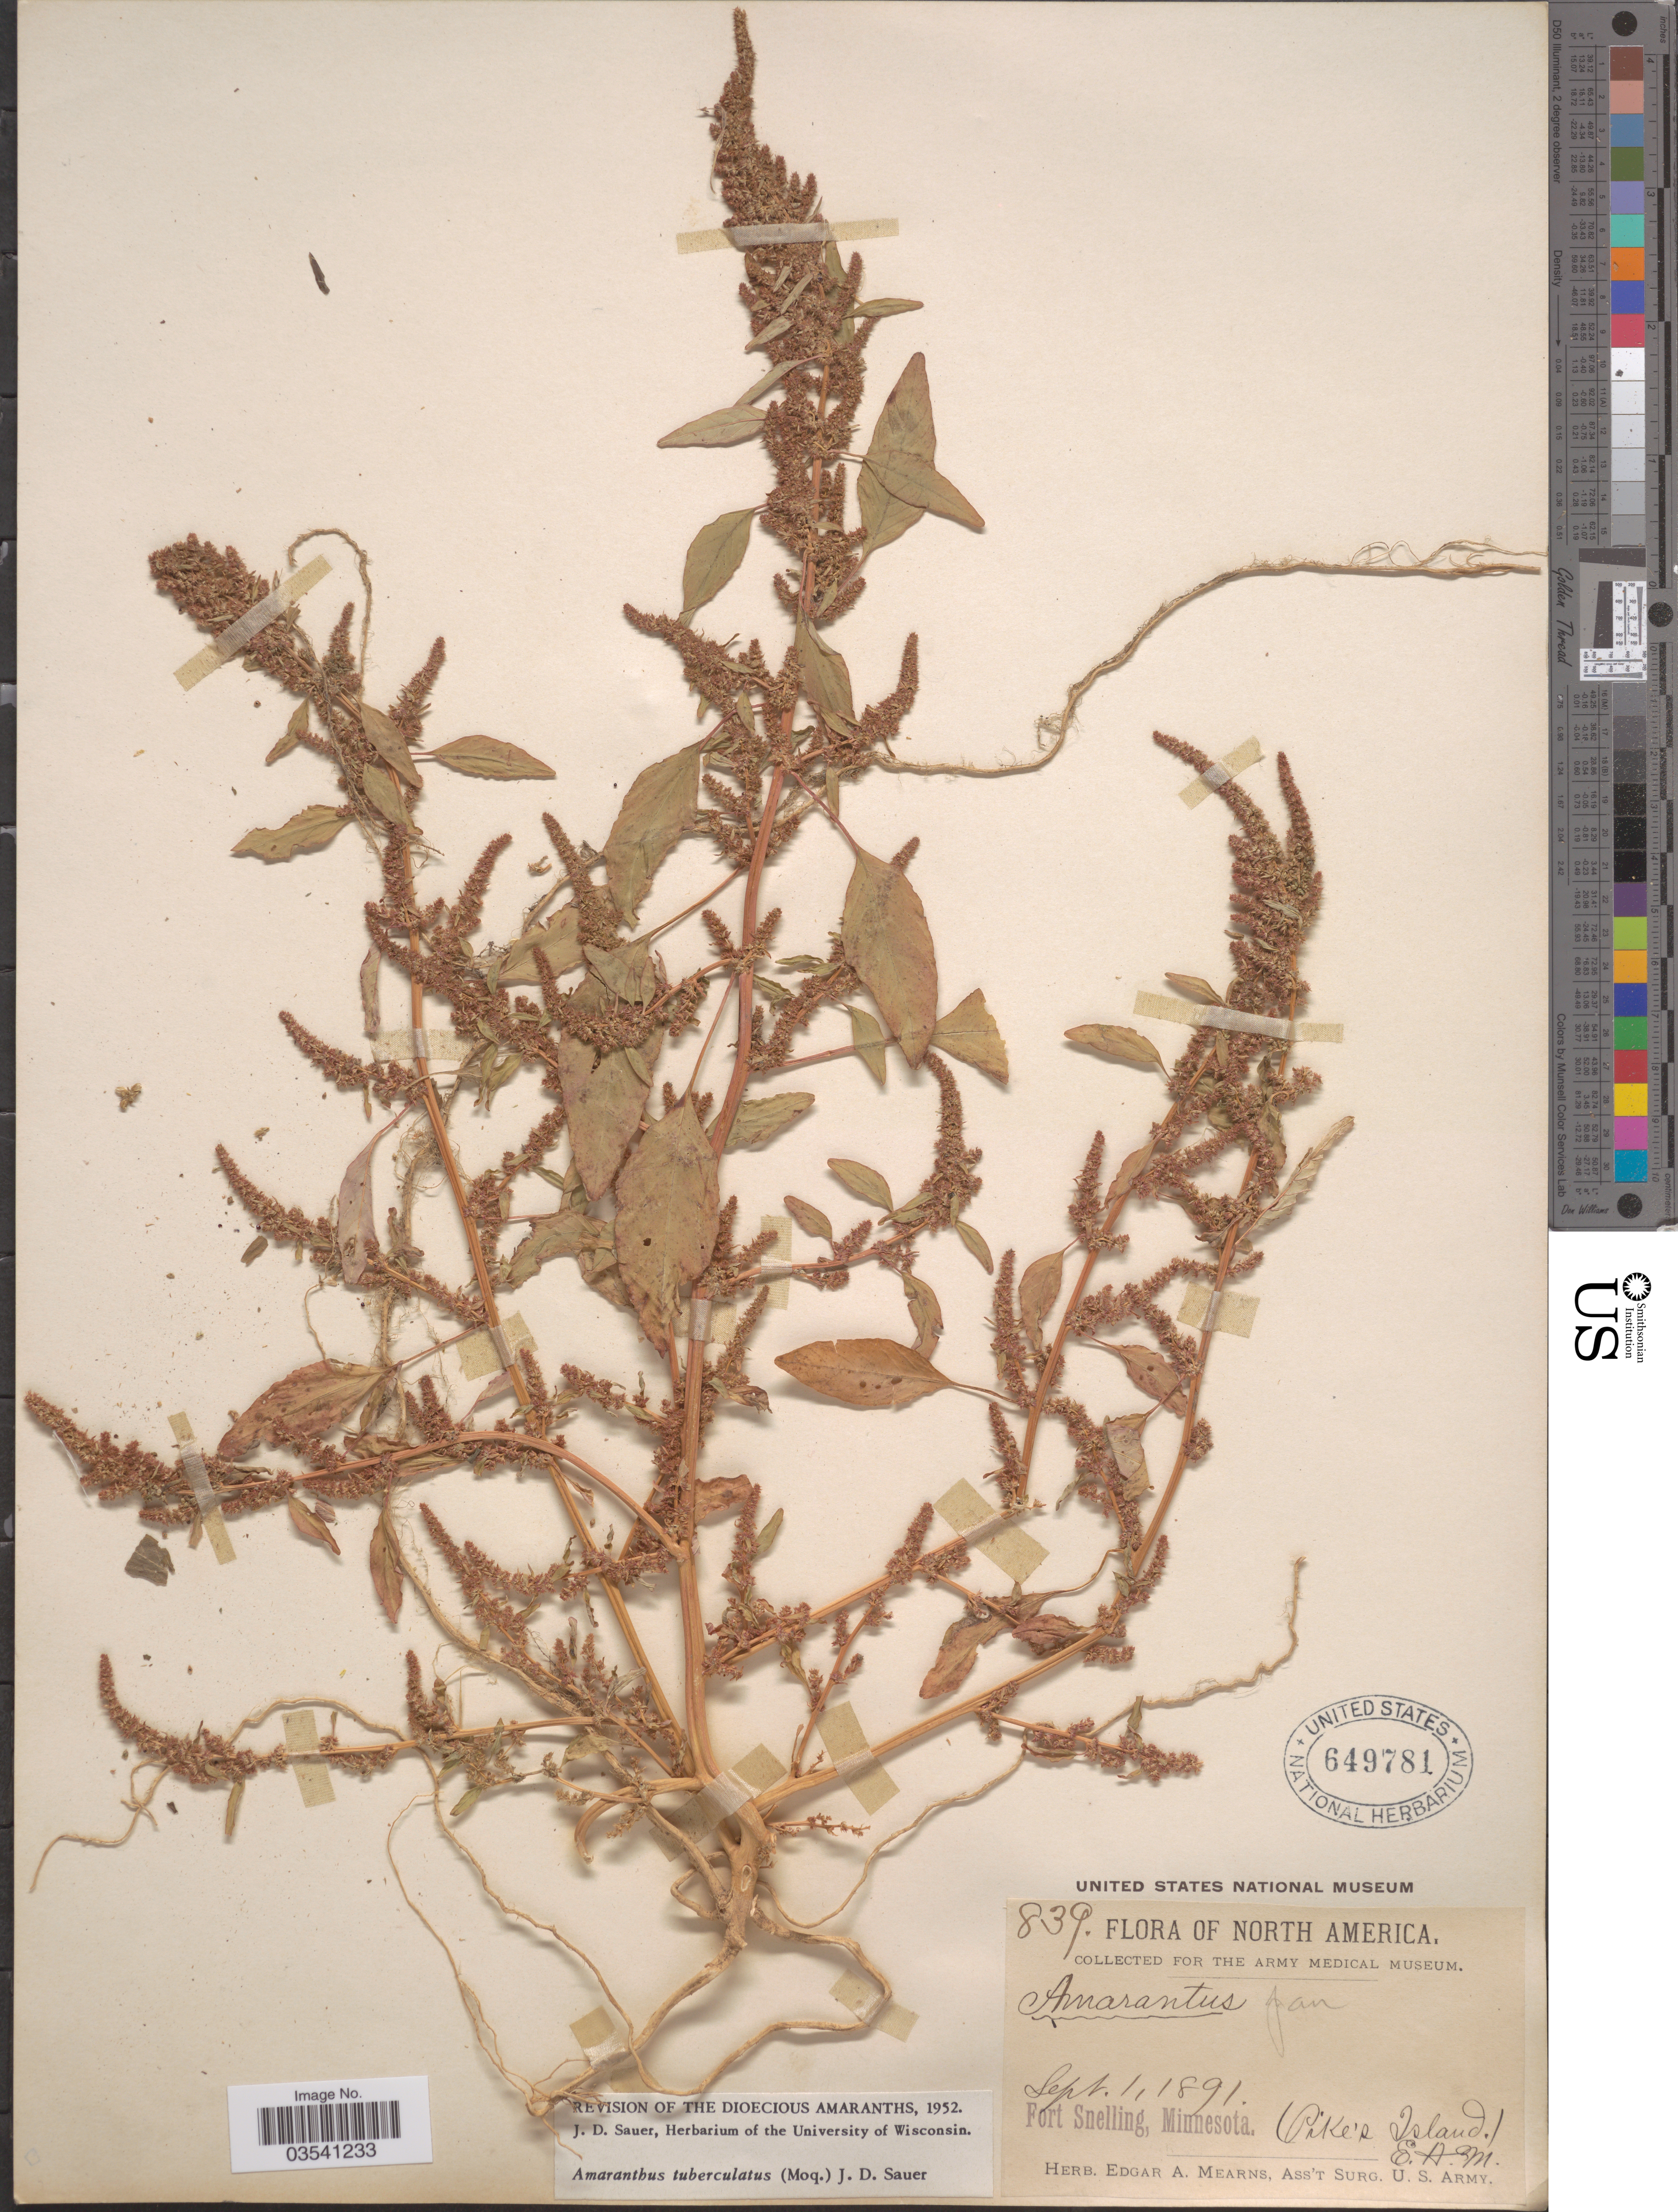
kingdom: Plantae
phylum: Tracheophyta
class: Magnoliopsida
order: Caryophyllales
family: Amaranthaceae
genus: Amaranthus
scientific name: Amaranthus tuberculatus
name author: (Moq.) J.D. Sauer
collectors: E. A. Mearns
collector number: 839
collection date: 1891-09-01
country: United States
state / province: Minnesota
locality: Fort Snelling. (Pike's Island).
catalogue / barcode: US 649781